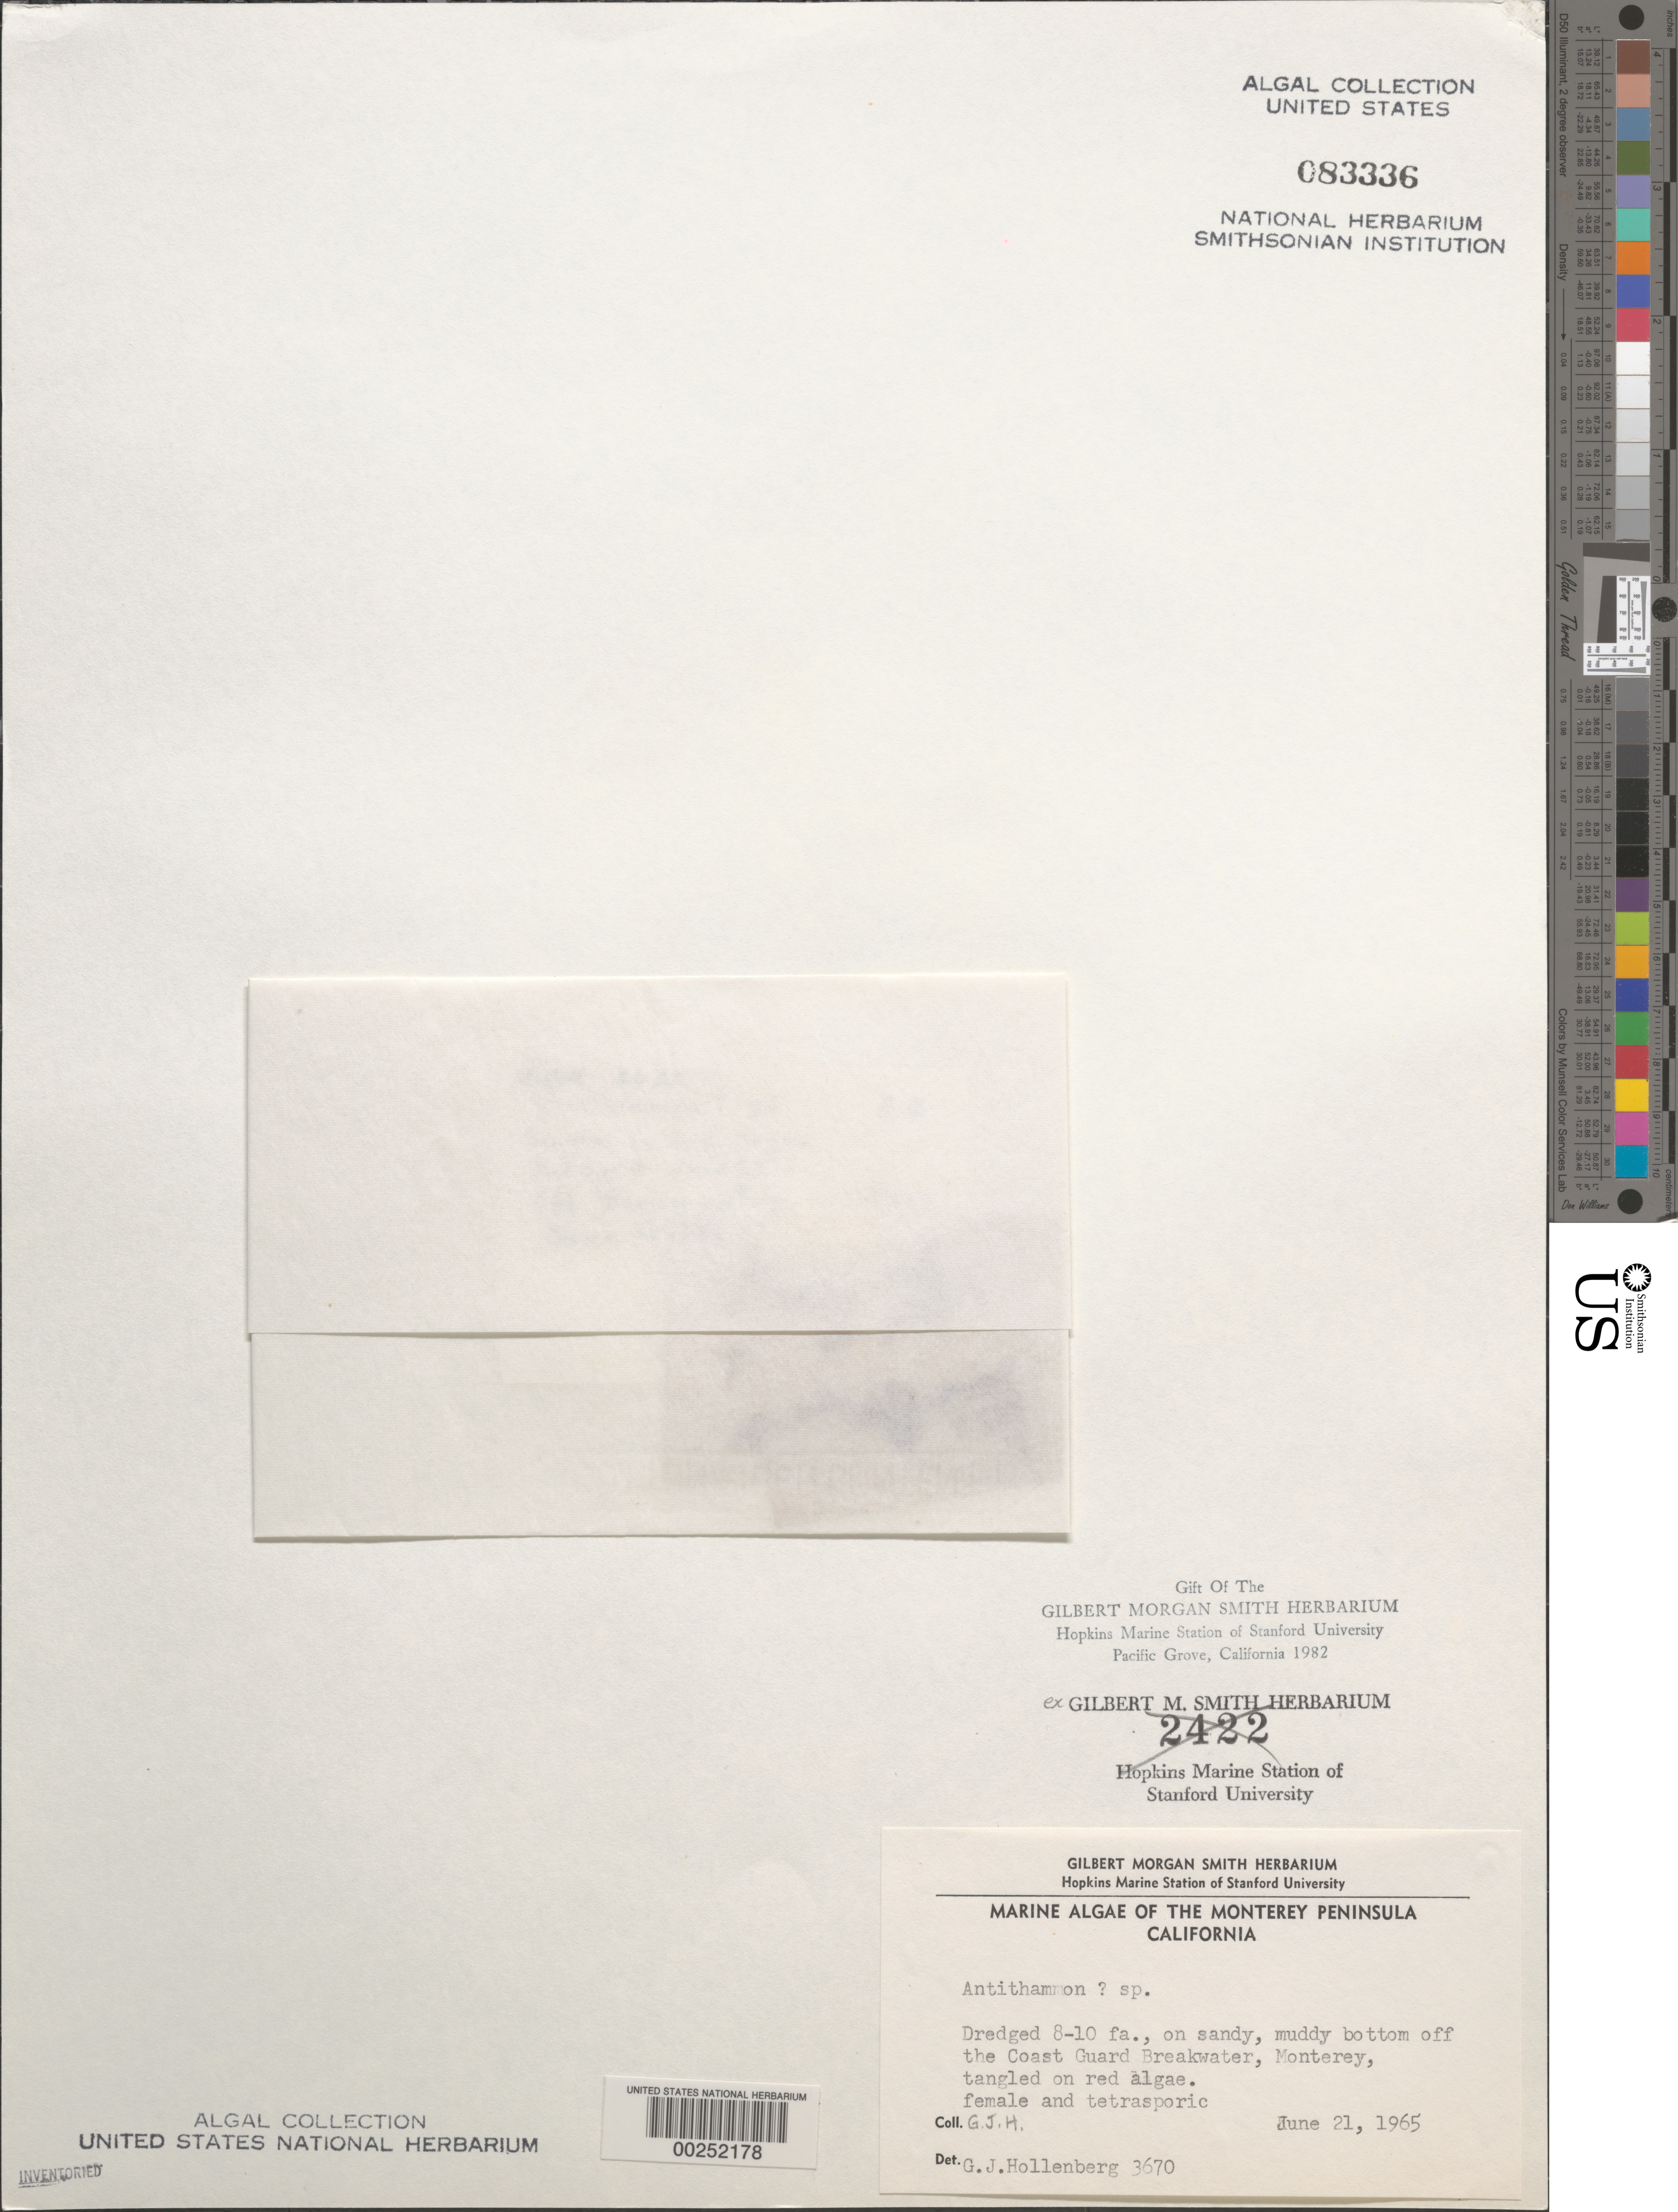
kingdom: Plantae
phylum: Rhodophyta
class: Florideophyceae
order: Ceramiales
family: Ceramiaceae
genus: Antithamnion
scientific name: Antithamnion sp.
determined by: Hollenberg, George J.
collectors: G. Hollenberg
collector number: GJH 3670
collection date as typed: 21 Jun 1965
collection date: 1965-06-21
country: United States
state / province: California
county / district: Monterey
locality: Monterey, off Coast Guard breakwater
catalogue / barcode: US 83336